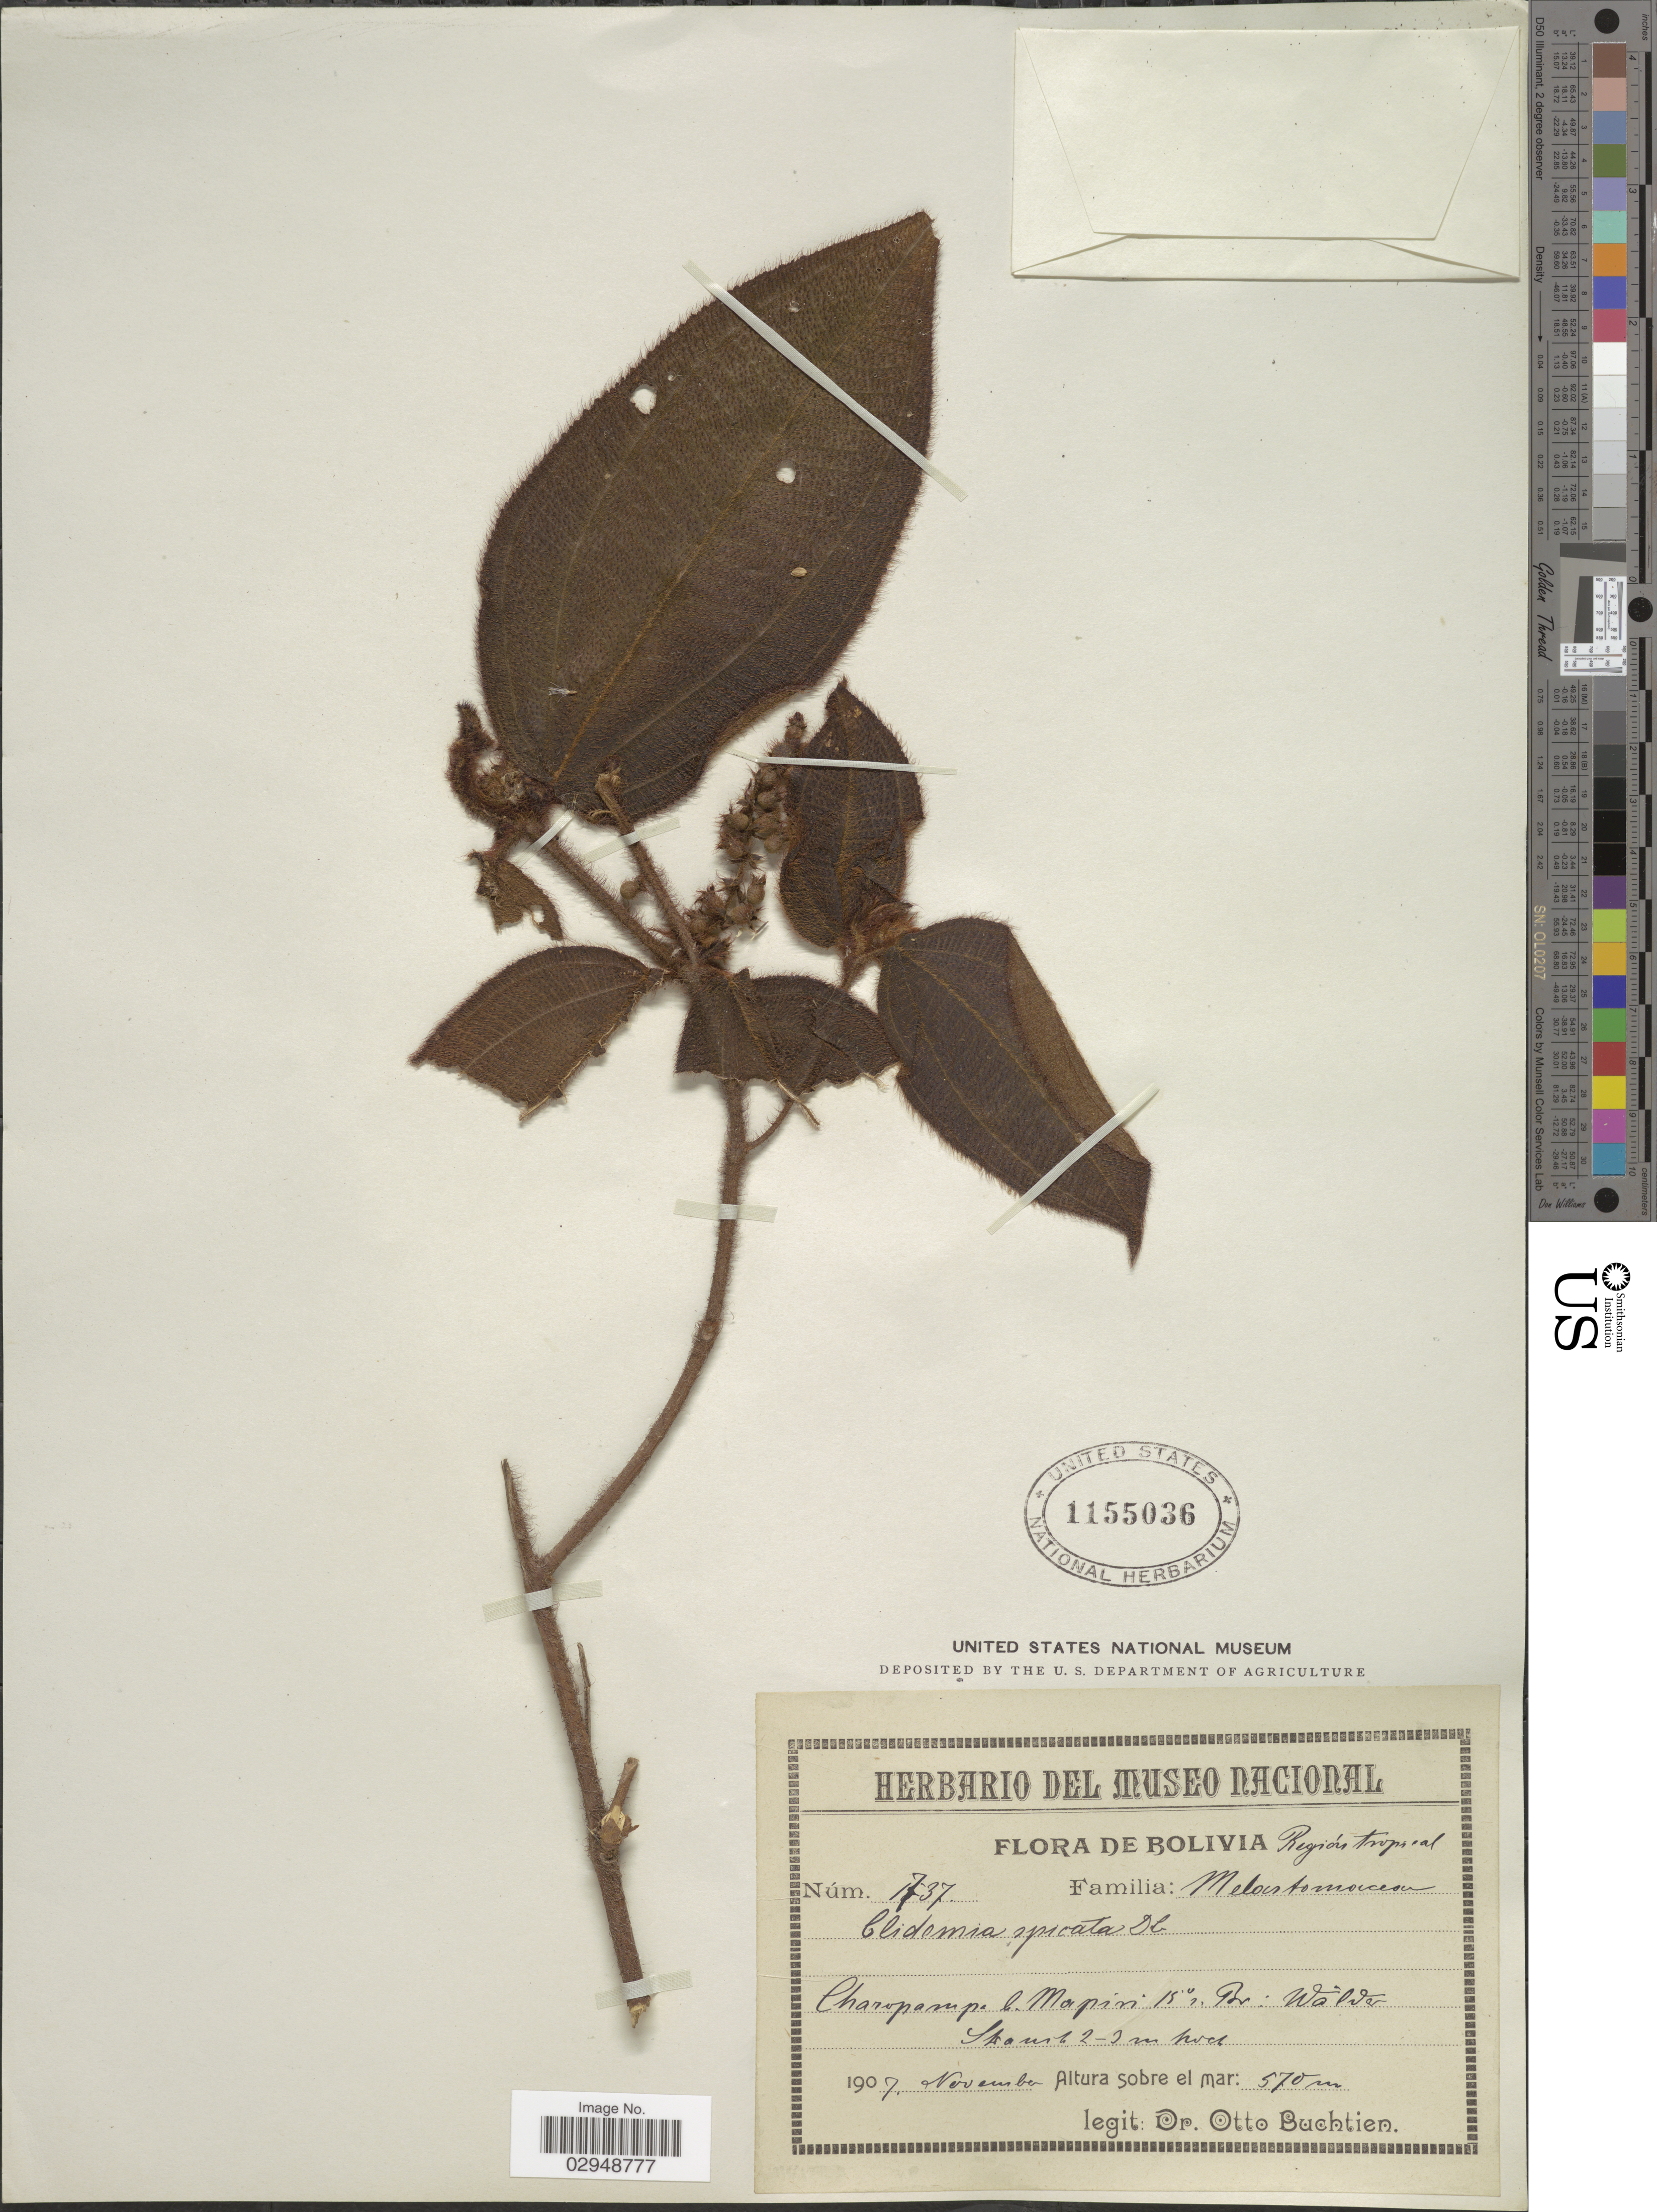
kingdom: Plantae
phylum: Tracheophyta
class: Magnoliopsida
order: Myrtales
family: Melastomataceae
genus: Clidemia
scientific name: Clidemia capitellata var. dependens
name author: (Pav. & D. Don) J.F. Macbr.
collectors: O. Buchtien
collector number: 1737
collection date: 1907-11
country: Bolivia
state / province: La Paz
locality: Región tropical. Charopampa b. Mapiri 15° n. Br: Wâlder.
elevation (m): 570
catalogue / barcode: US 1155036